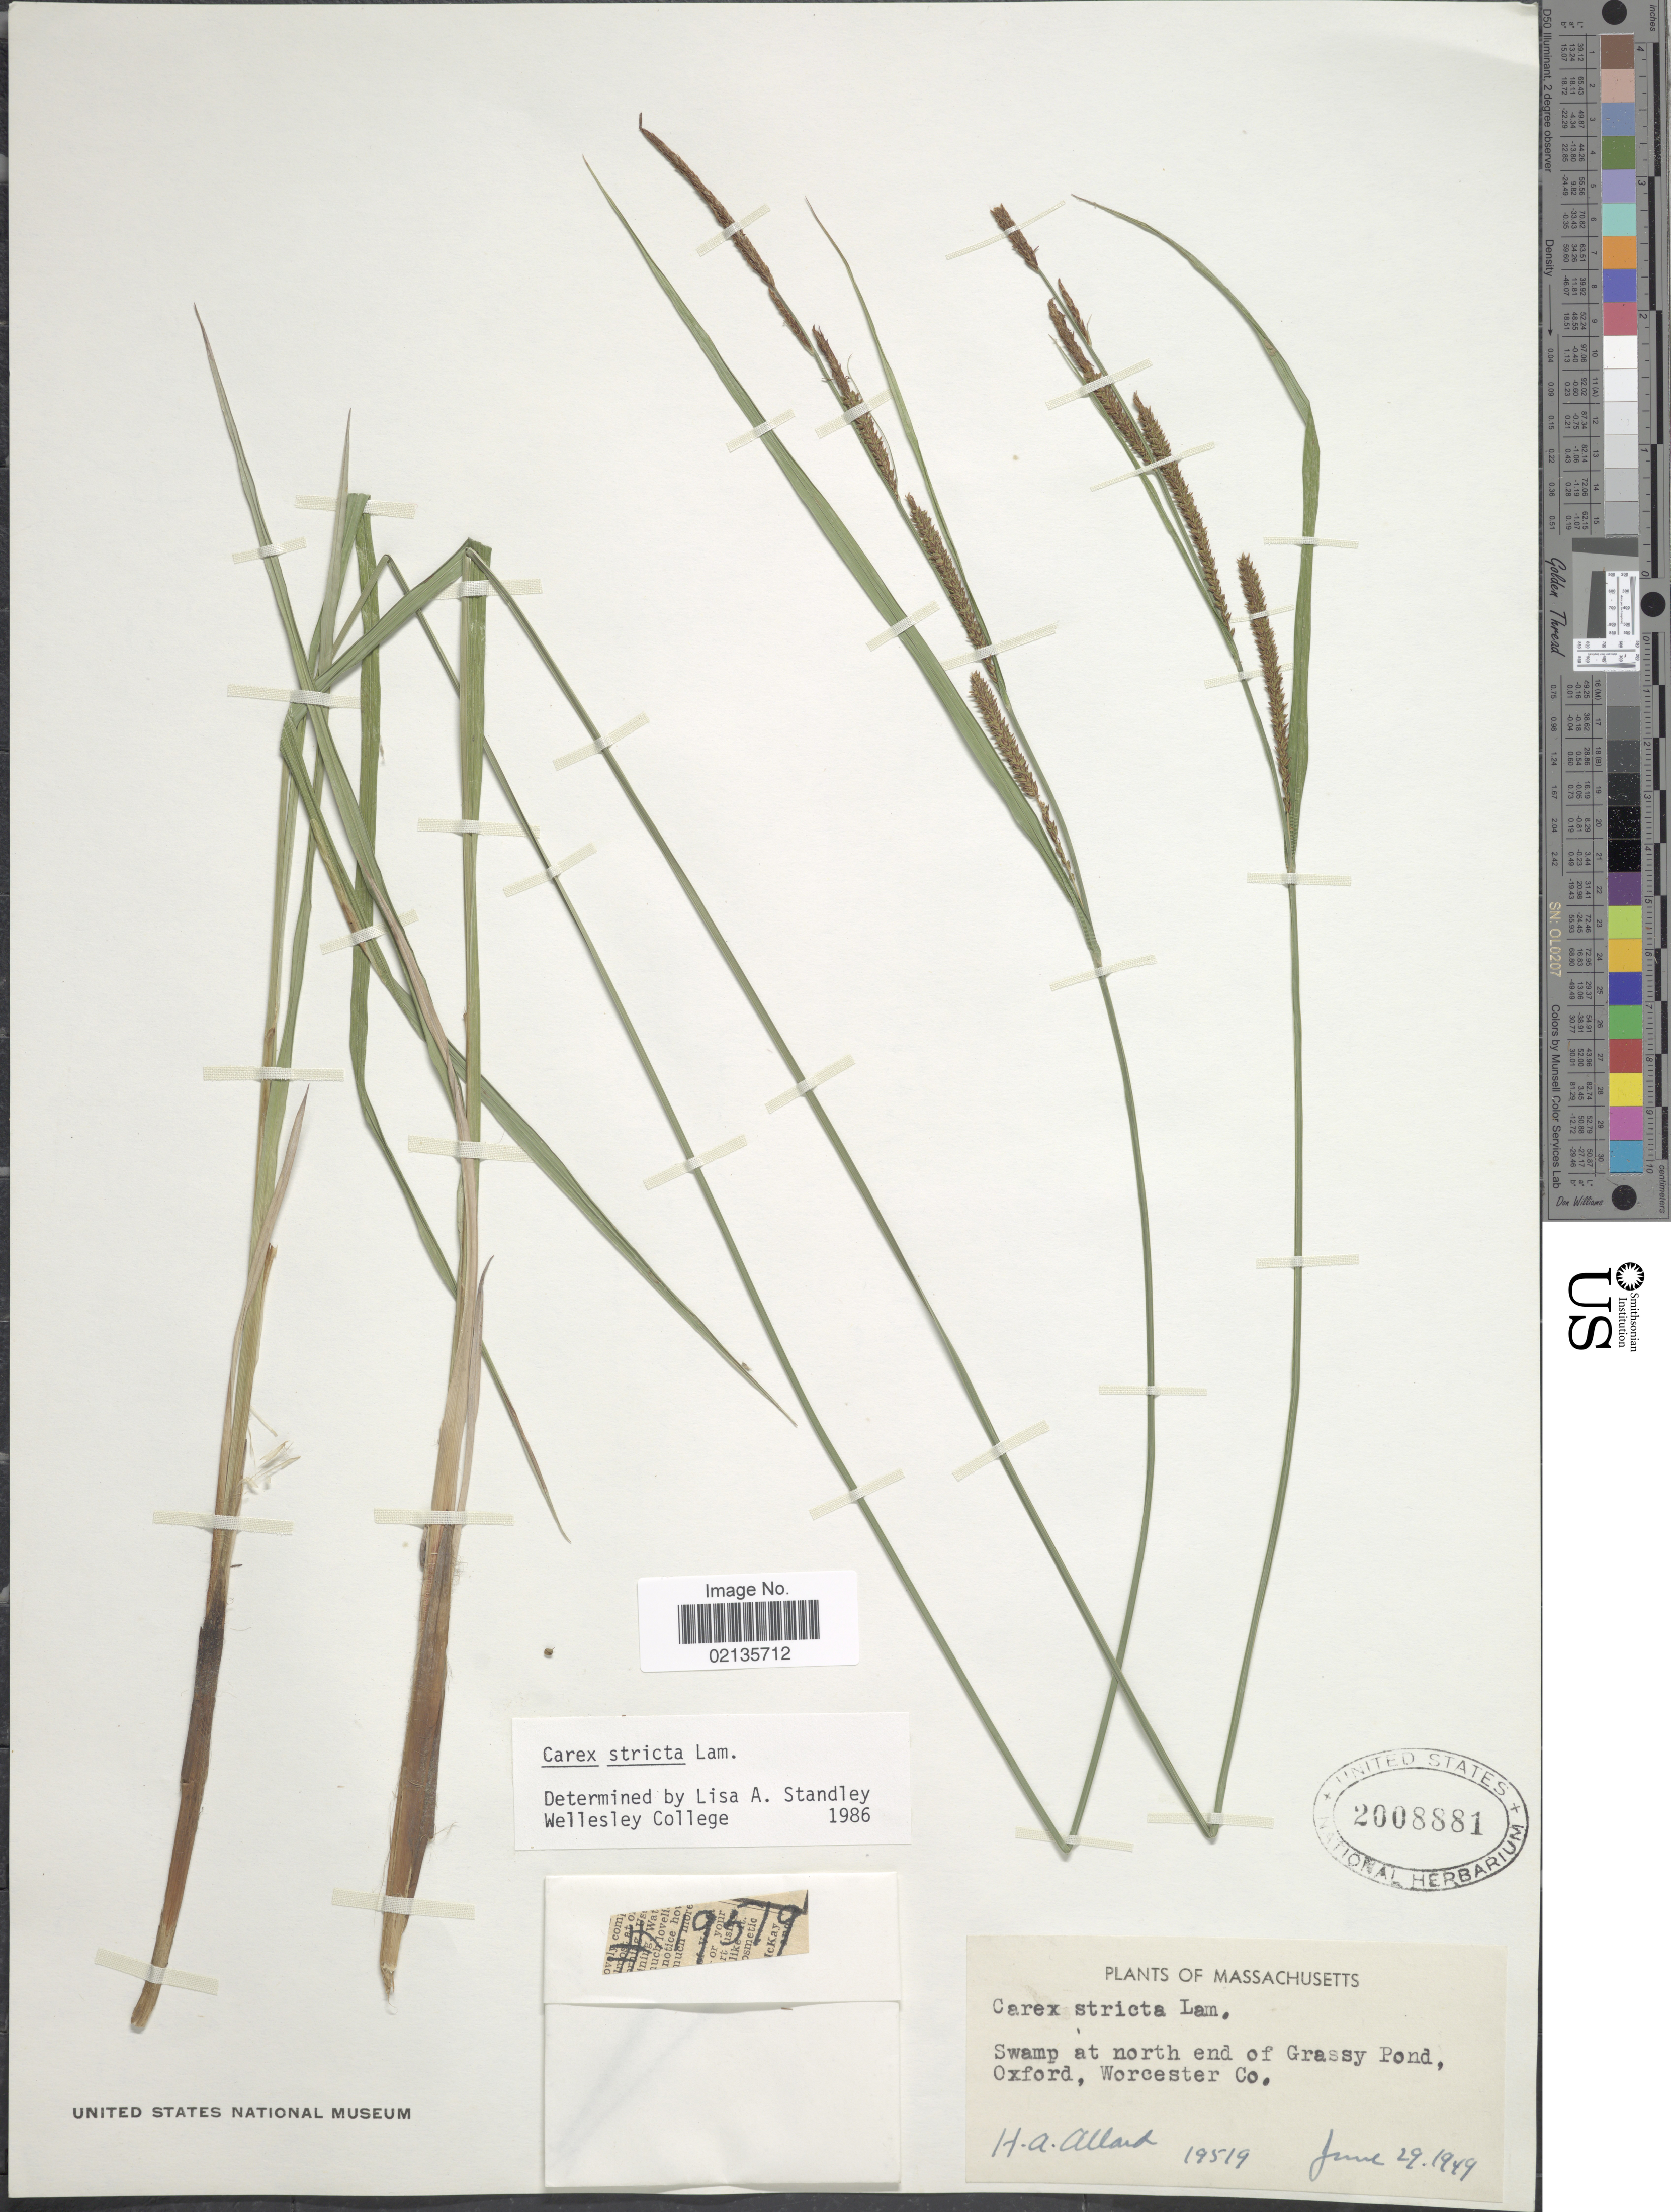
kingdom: Plantae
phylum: Tracheophyta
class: Liliopsida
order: Poales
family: Cyperaceae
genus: Carex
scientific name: Carex stricta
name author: Lam.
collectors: H. A. Allard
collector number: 19519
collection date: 1949-06-29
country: United States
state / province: Massachusetts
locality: Swamp at north end of Grassy Pond, Oxford, Worccester Co.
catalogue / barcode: US 2008881